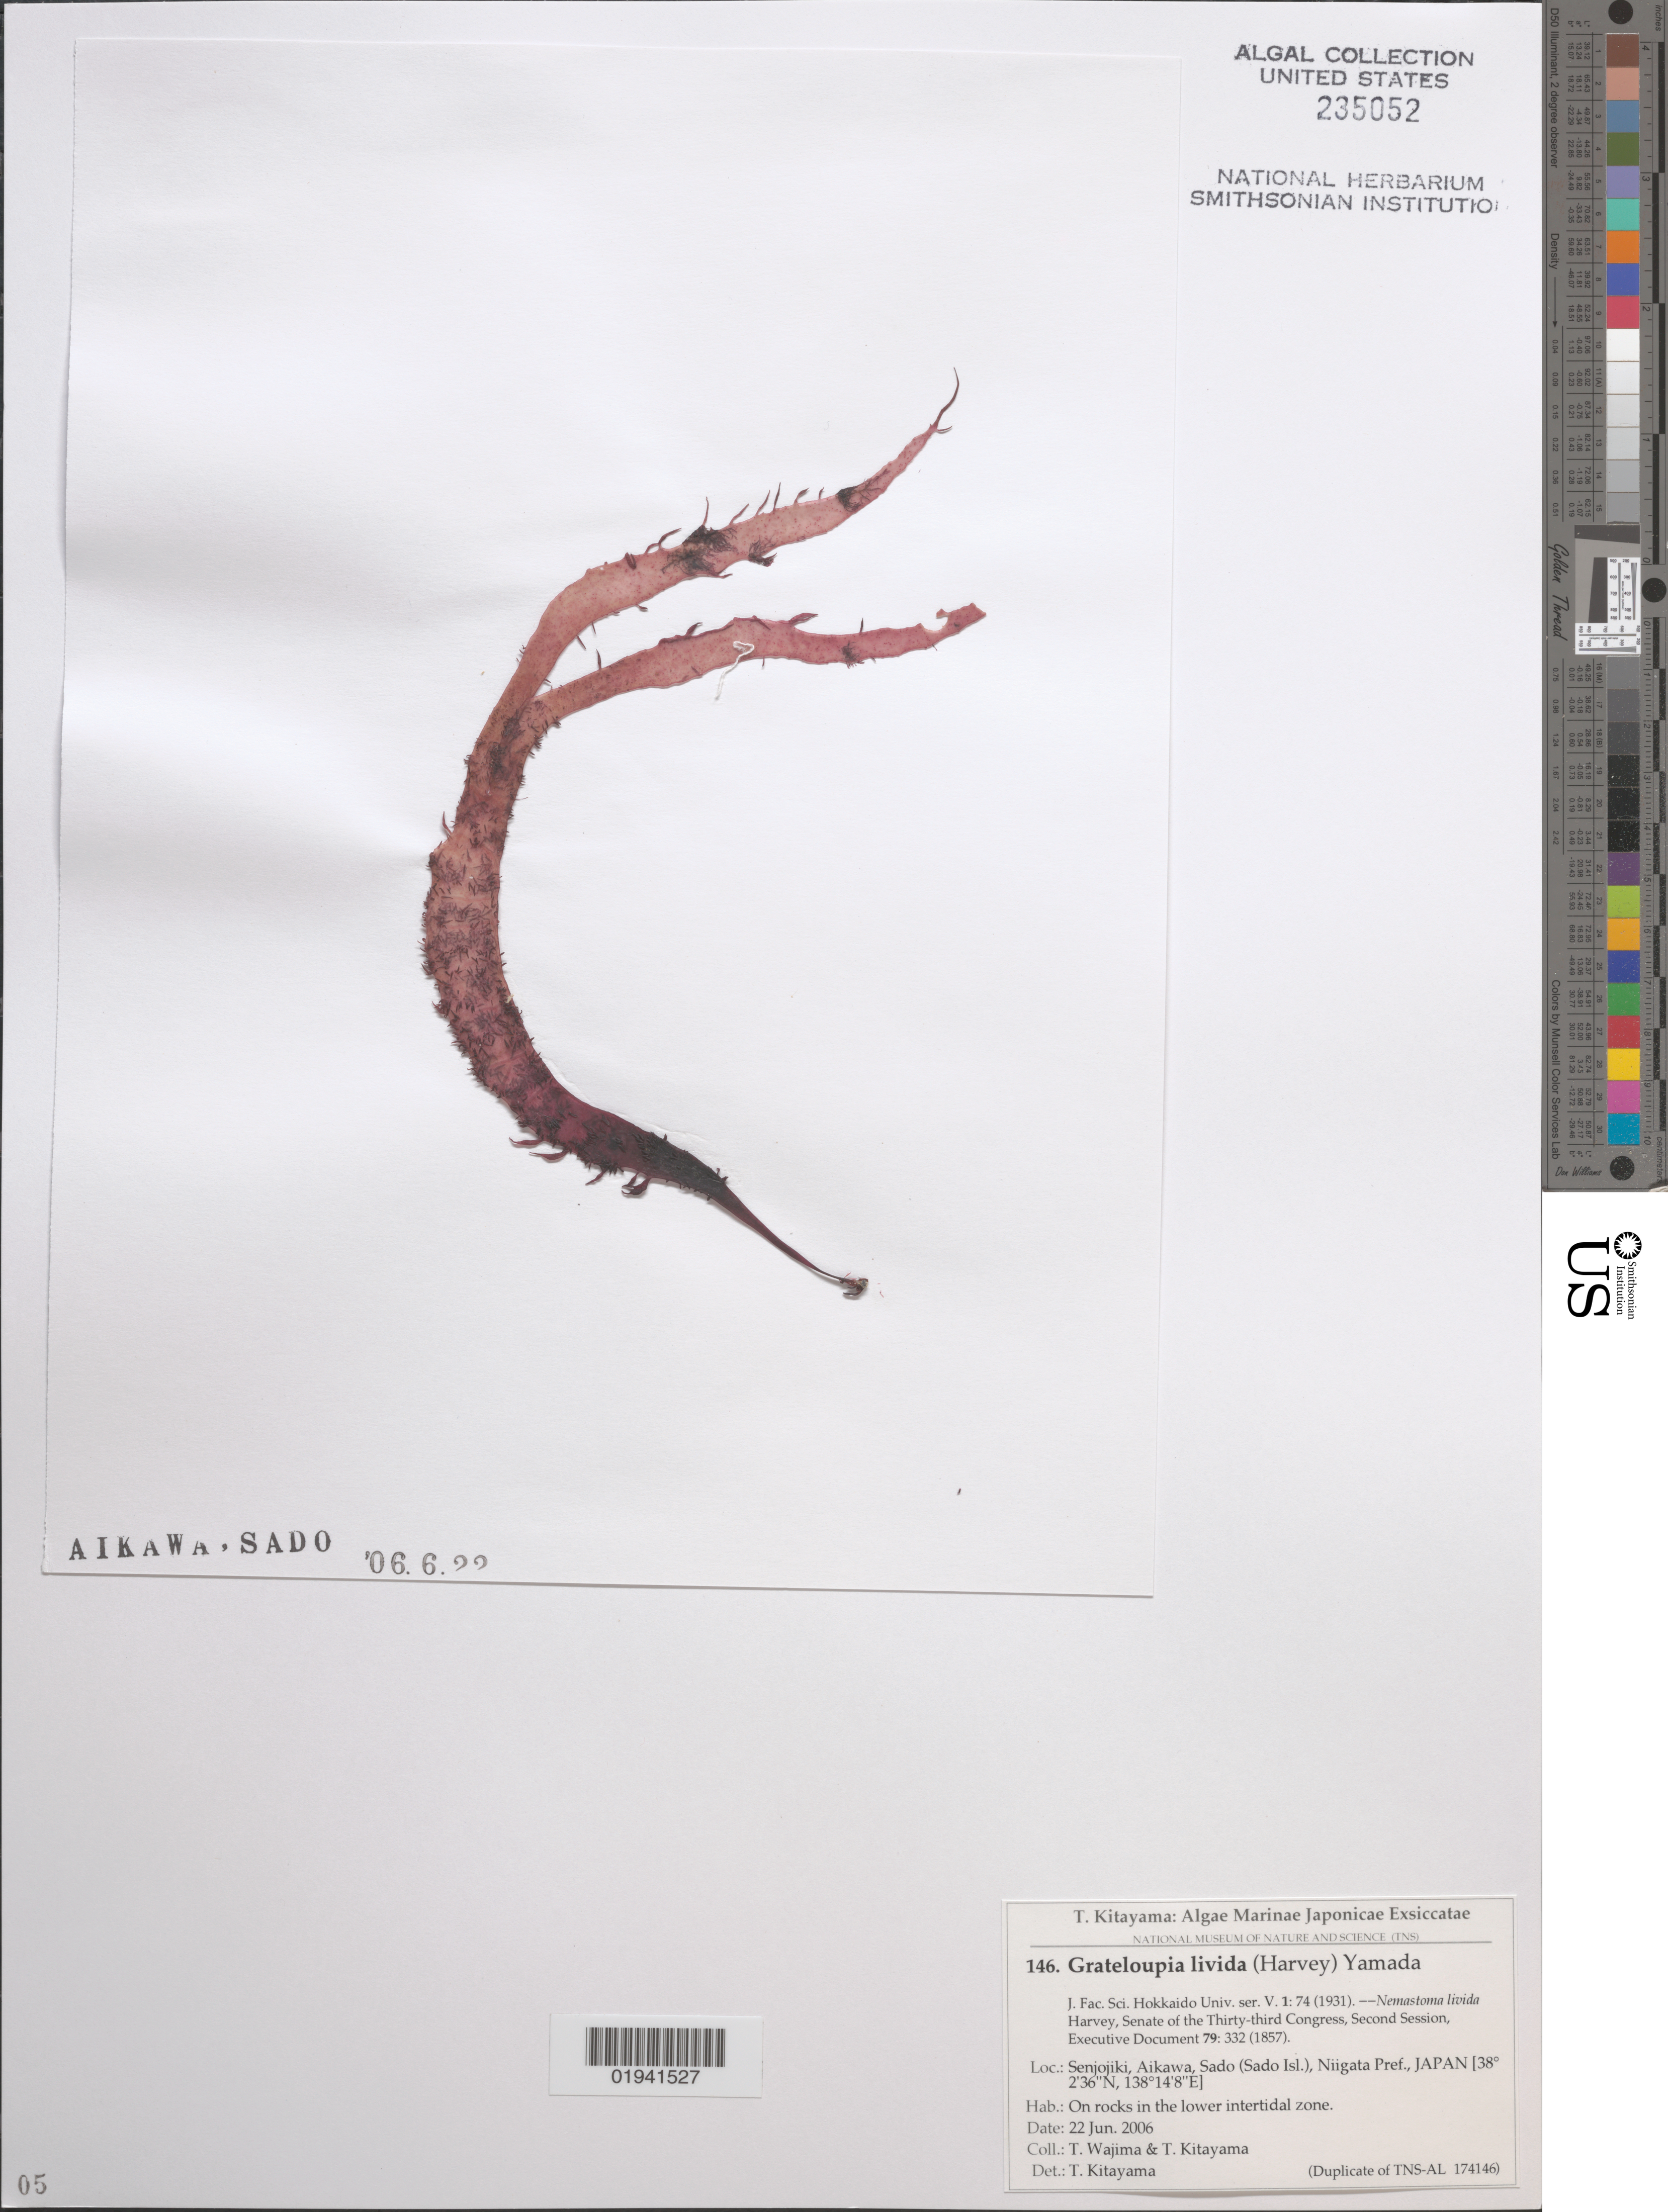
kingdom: Plantae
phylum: Rhodophyta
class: Florideophyceae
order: Halymeniales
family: Halymeniaceae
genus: Grateloupia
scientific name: Grateloupia livida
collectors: T. Wajima & T. Kitayama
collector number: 146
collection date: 2006-06-22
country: Japan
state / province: Niigata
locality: Senjojiki, Aikawa, Sado (Sado Isl.), Niigata Pref.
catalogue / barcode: US 235052